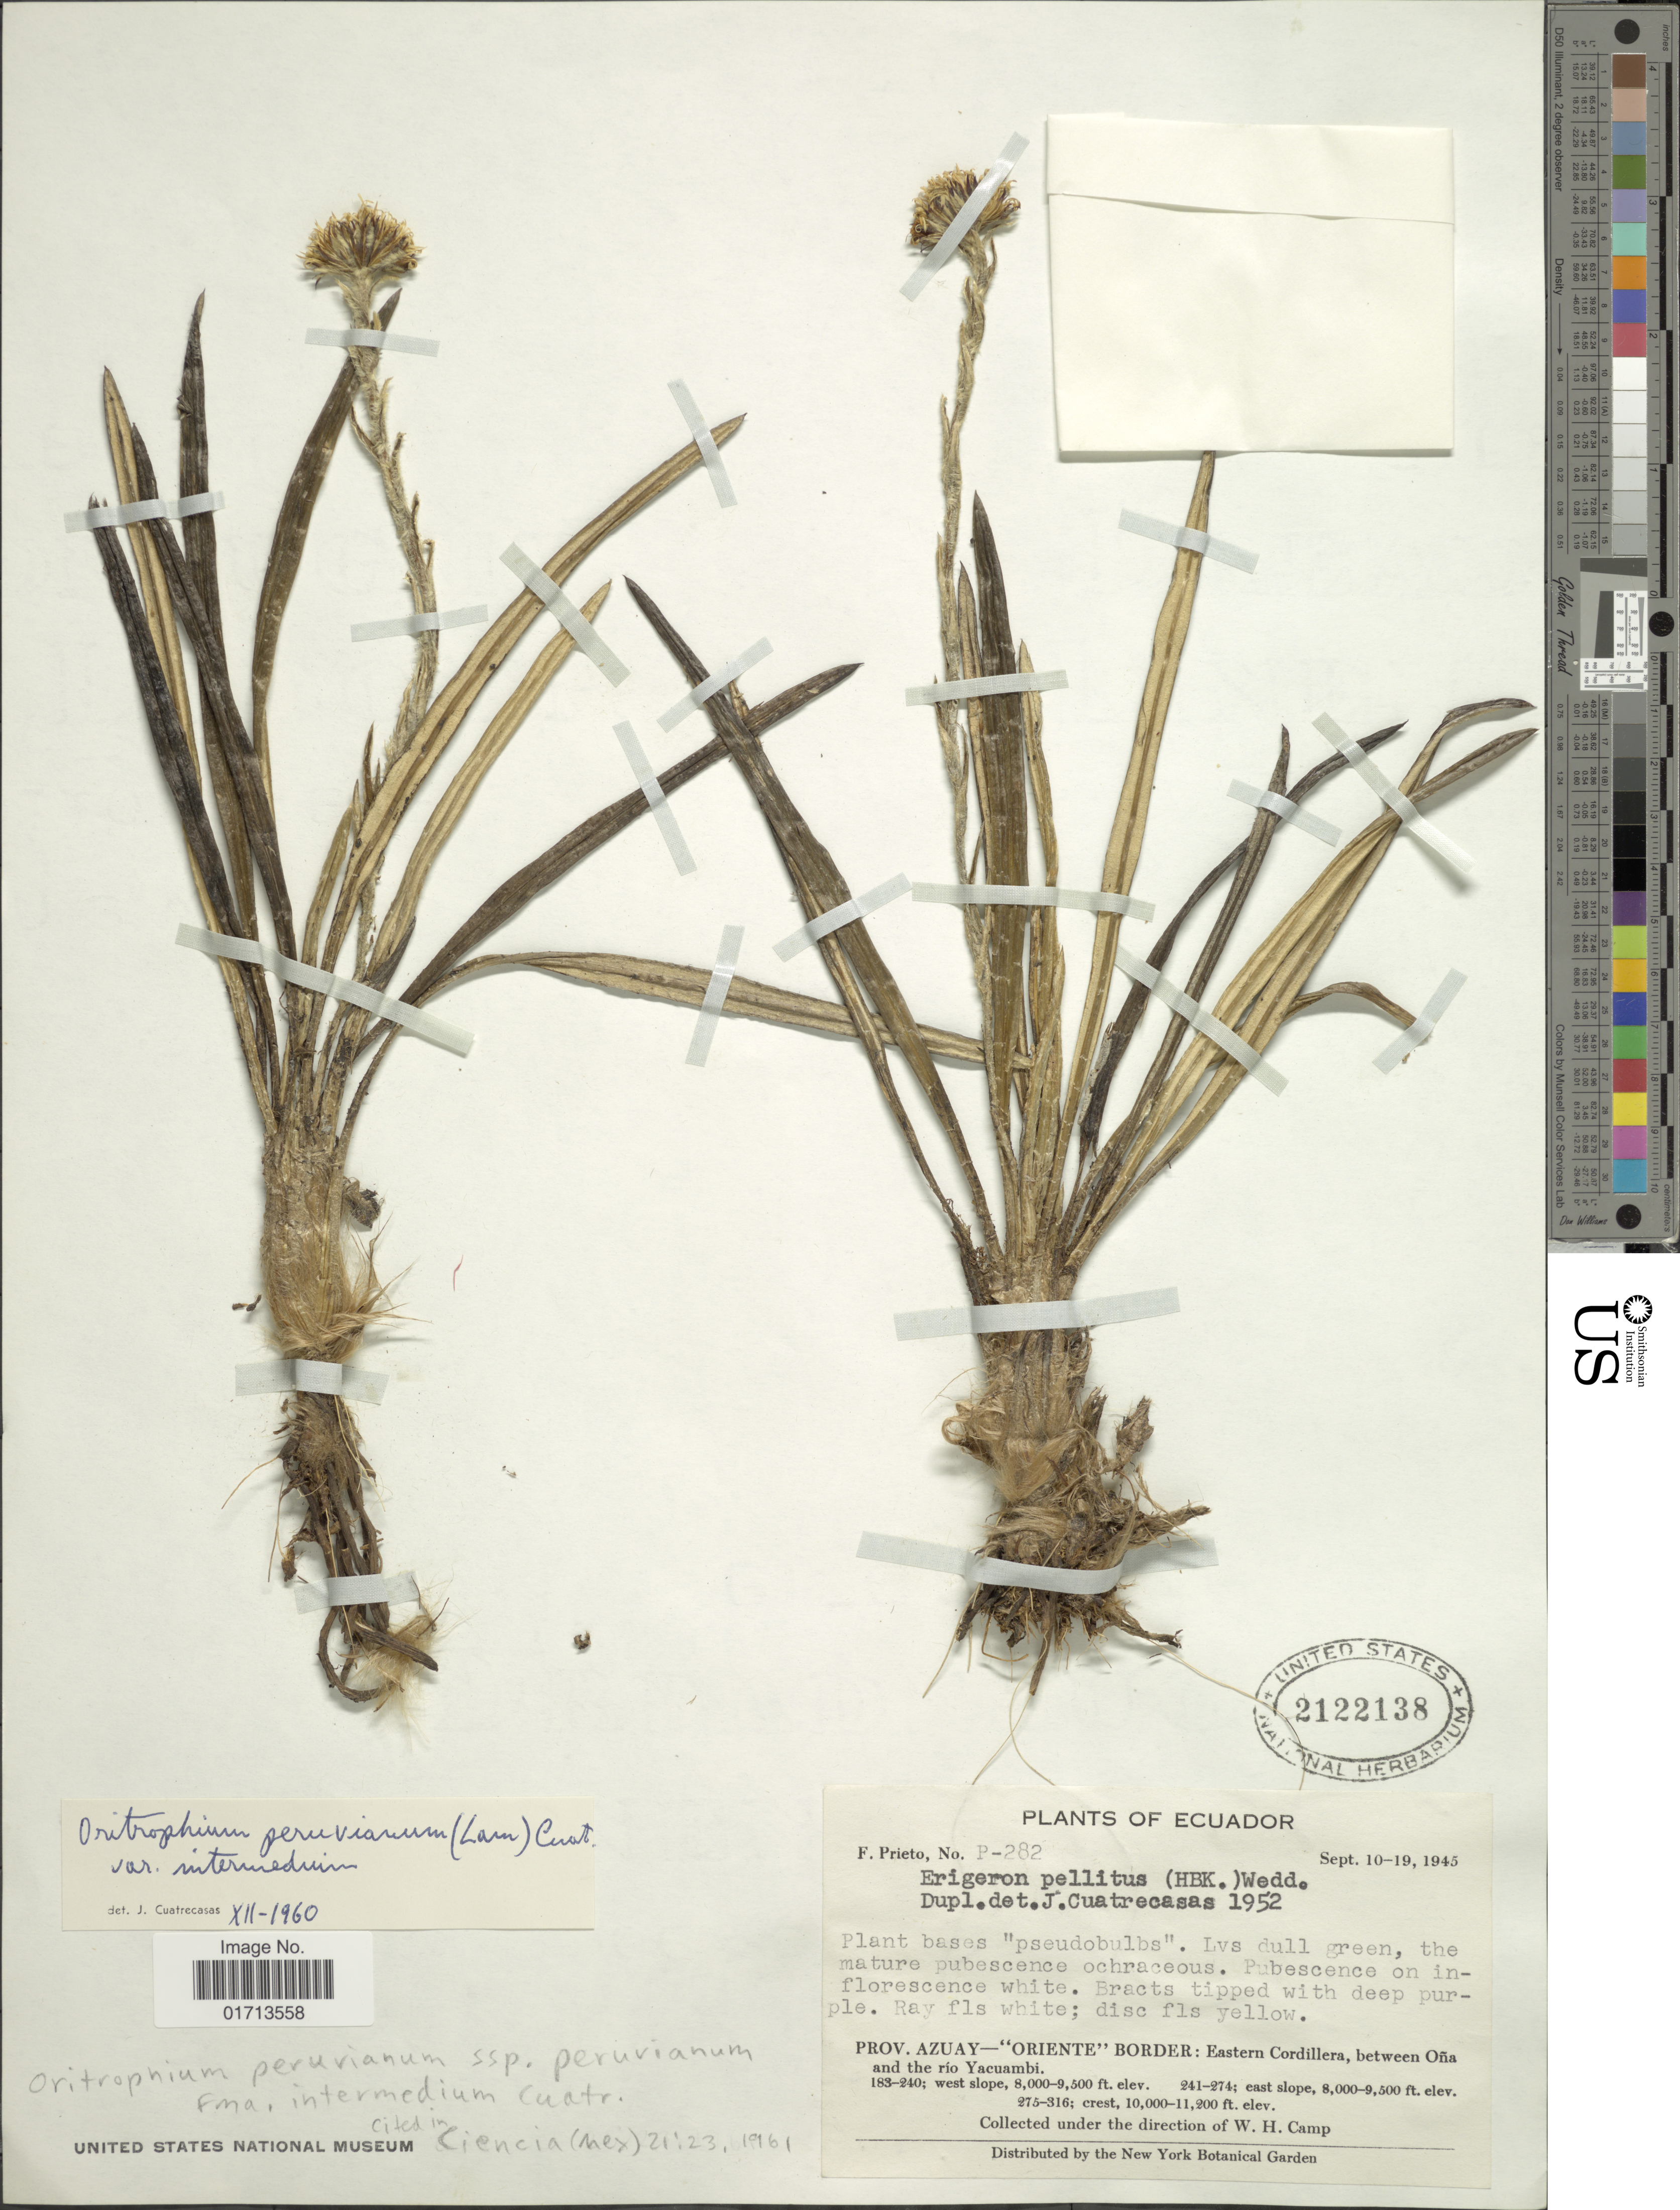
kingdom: Plantae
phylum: Tracheophyta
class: Magnoliopsida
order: Asterales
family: Asteraceae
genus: Oritrophium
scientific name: Oritrophium peruvianum f. intermedium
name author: Cuatrec.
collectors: W. H. Camp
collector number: P-282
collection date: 1945-09-10/1945-09-19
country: Ecuador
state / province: Azuay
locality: Oriente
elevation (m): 2438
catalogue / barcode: US 2122138